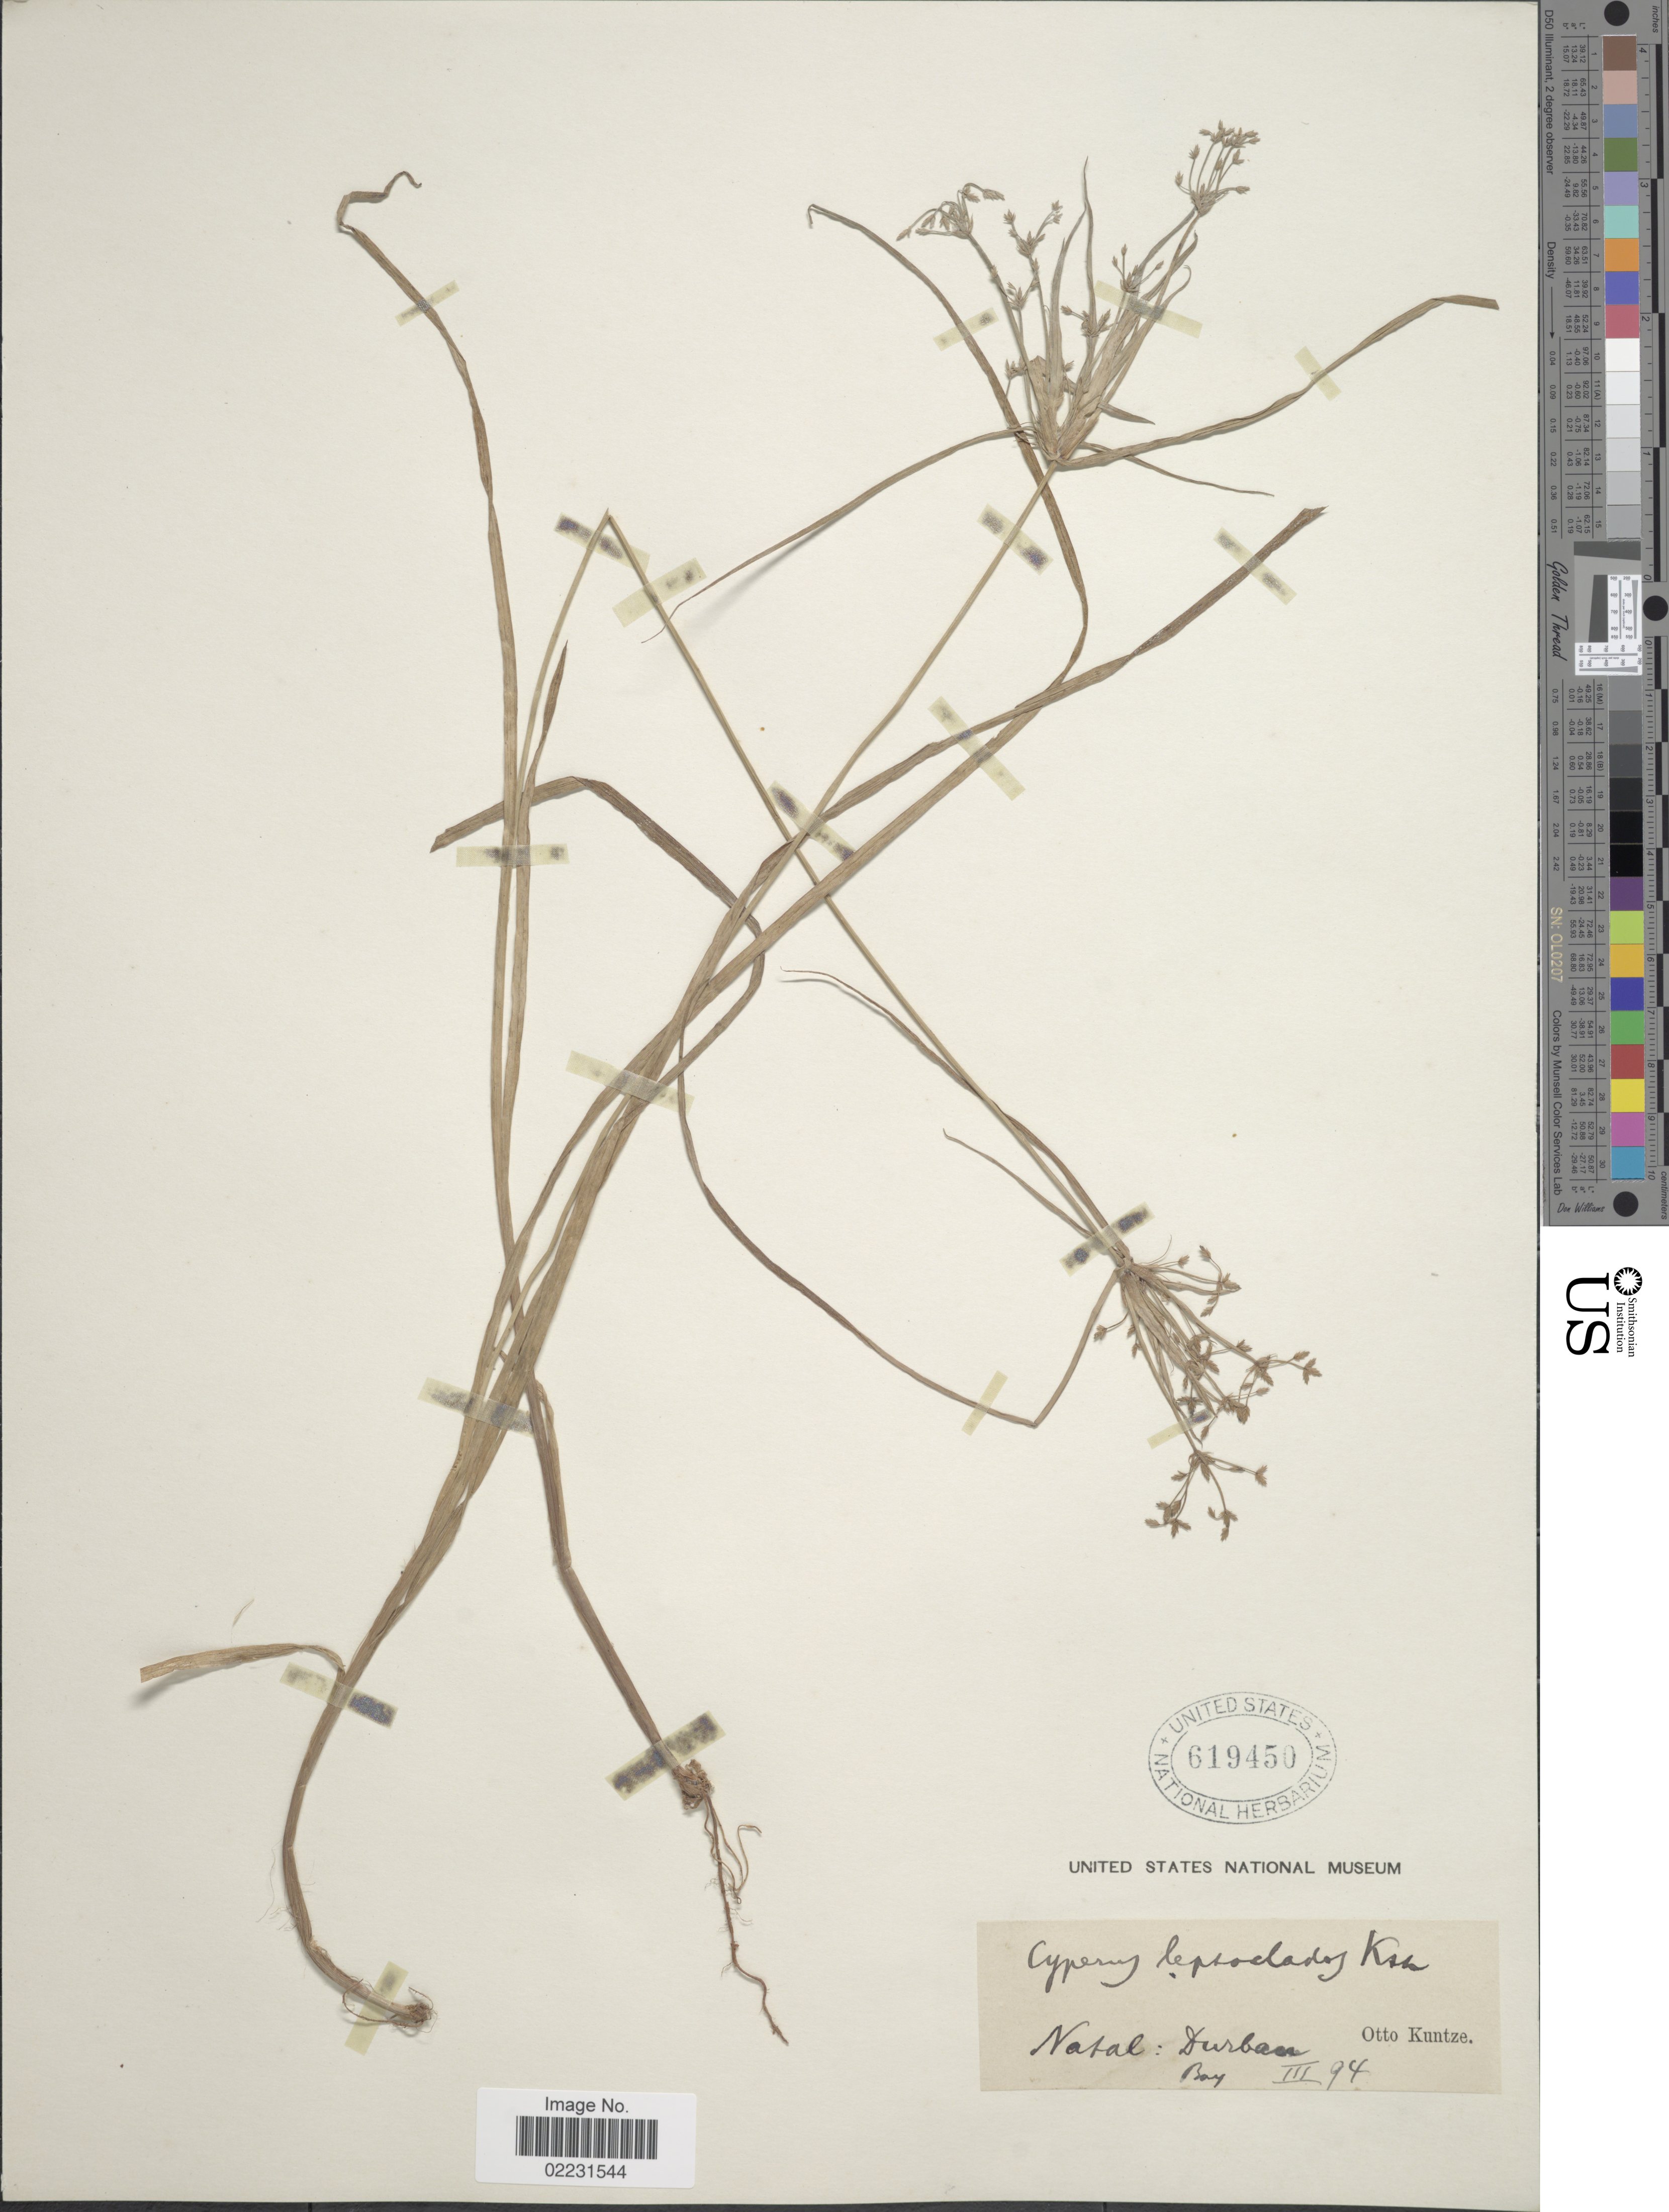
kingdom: Plantae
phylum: Tracheophyta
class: Liliopsida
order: Poales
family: Cyperaceae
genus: Cyperus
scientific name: Cyperus leptocladus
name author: Kunth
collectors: C.E.O. Kuntze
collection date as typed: Transcribed d/m/y: /3/94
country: South Africa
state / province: KwaZulu-Natal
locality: Natal: Durban Bay.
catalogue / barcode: US 619450